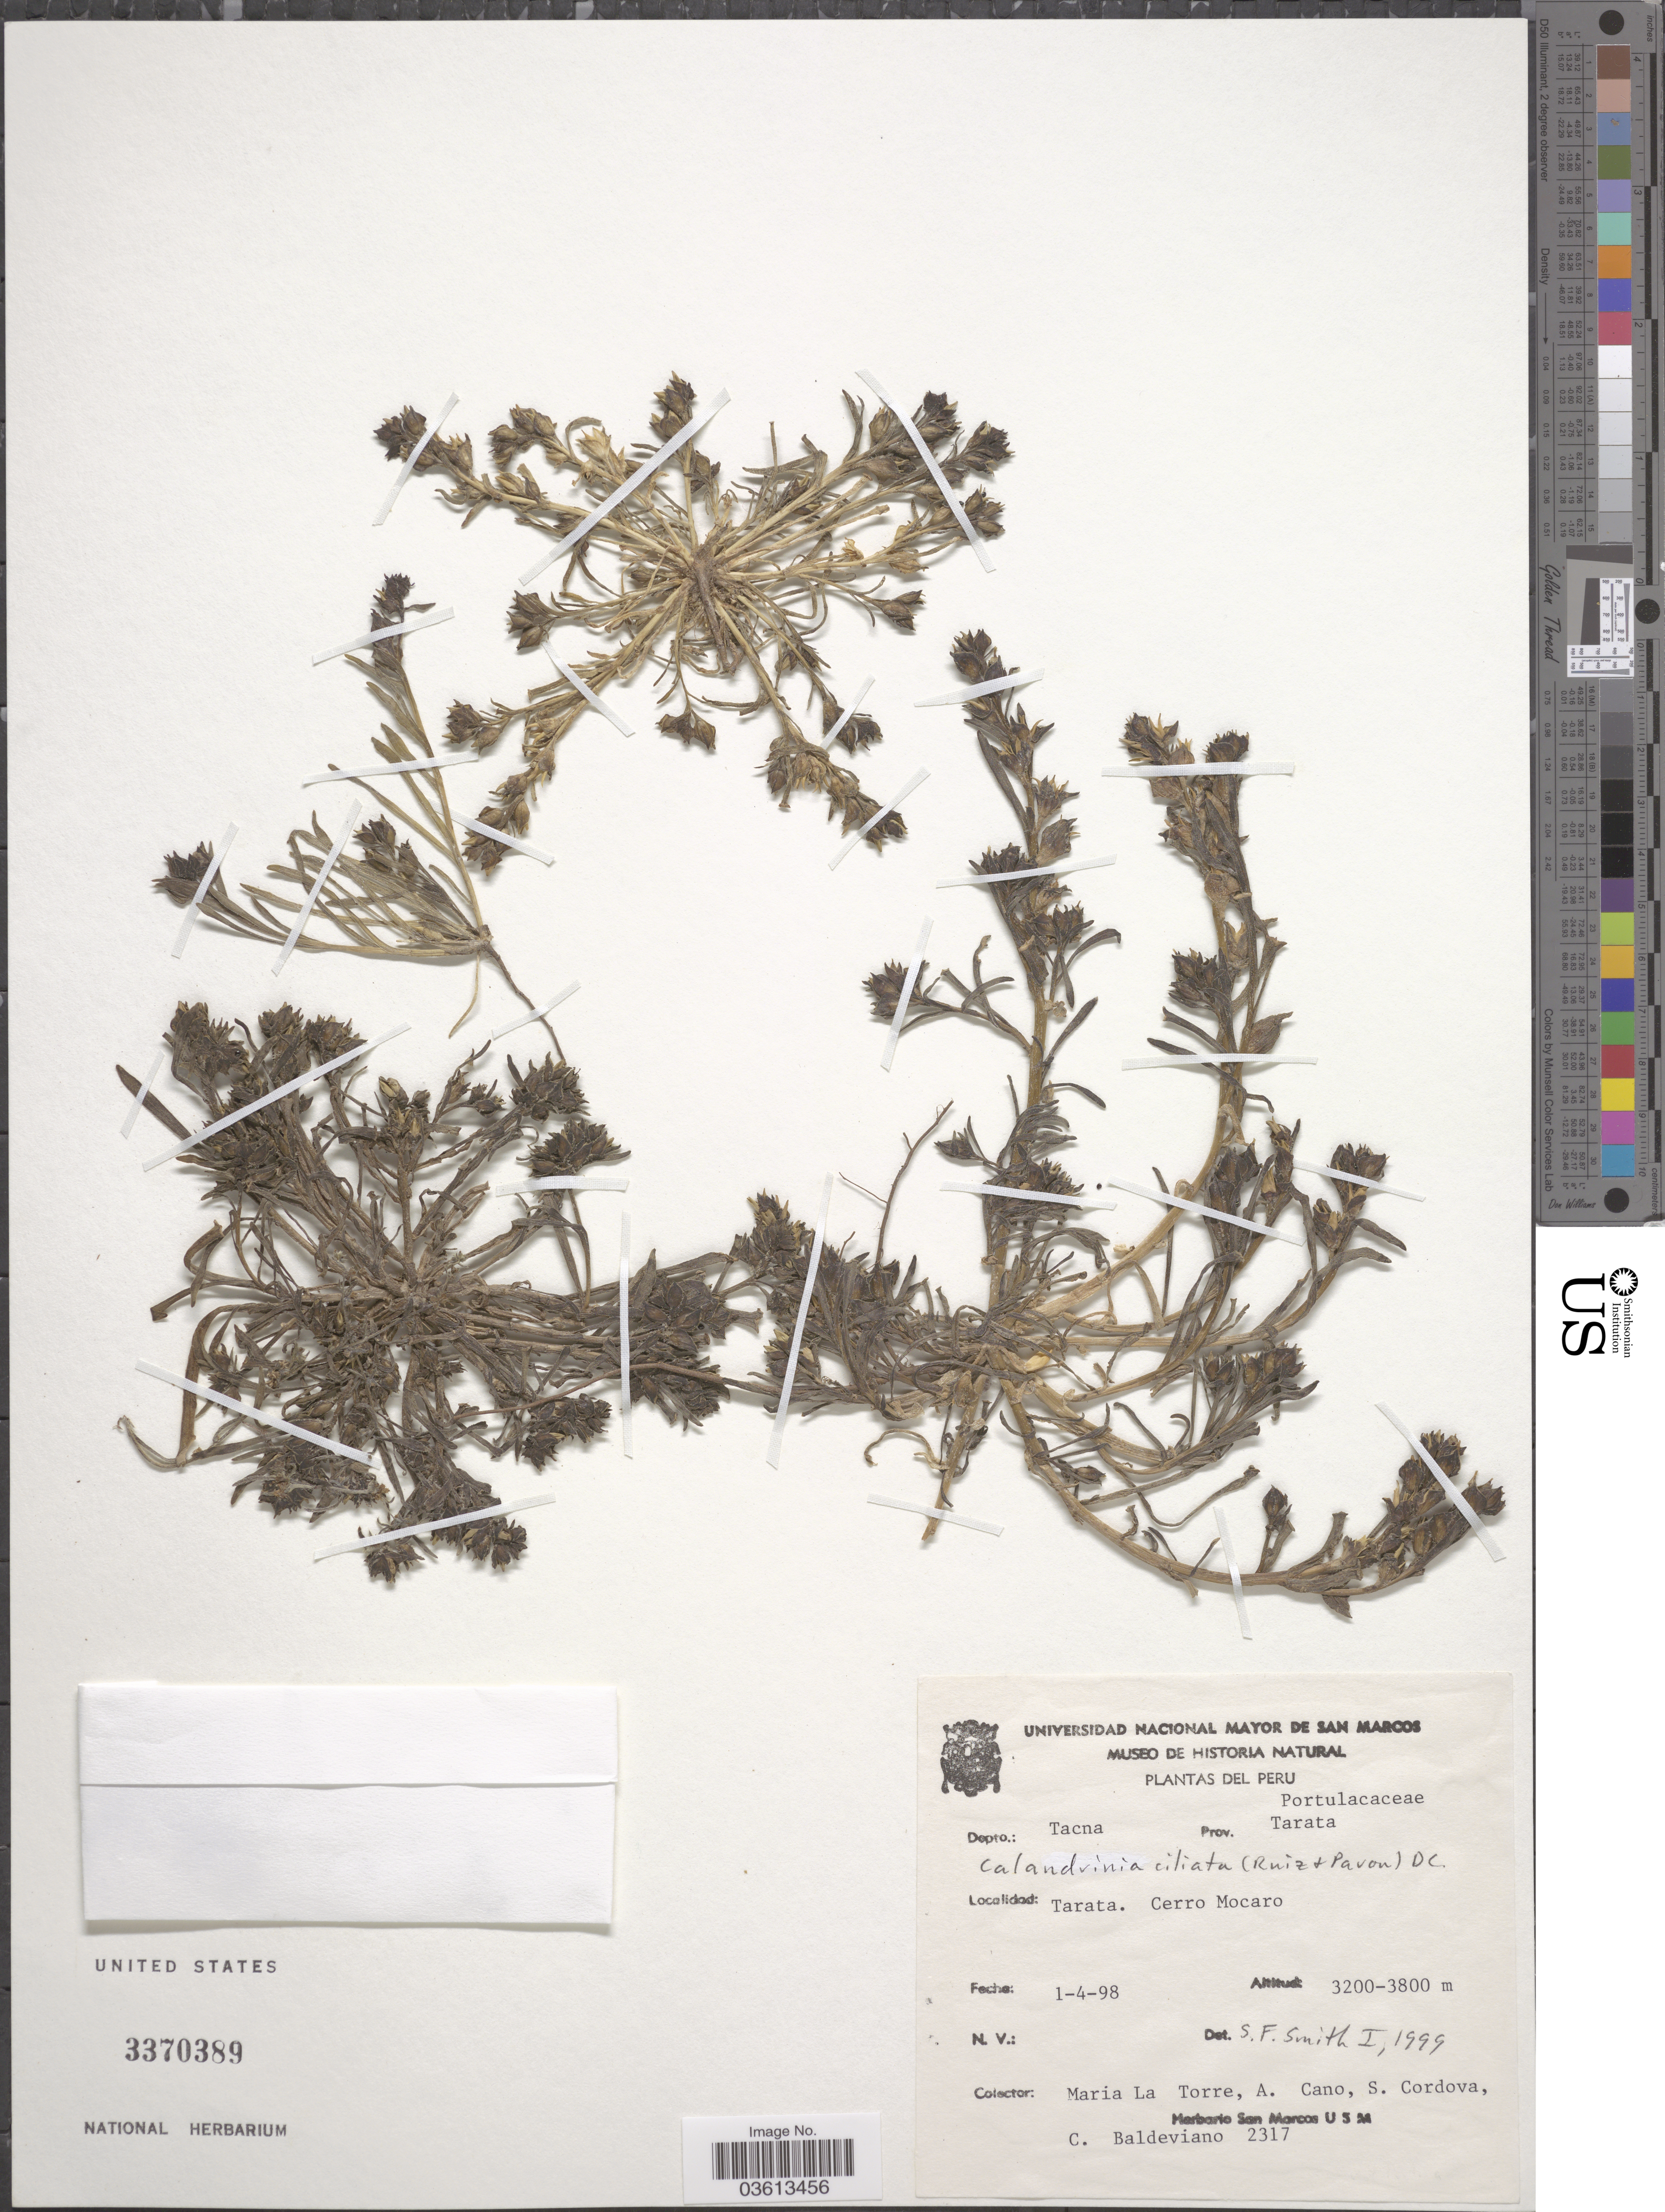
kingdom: Plantae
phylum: Tracheophyta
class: Magnoliopsida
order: Caryophyllales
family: Montiaceae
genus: Calandrinia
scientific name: Calandrinia ciliata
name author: (Ruiz & Pav.) DC.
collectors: M. La Torre, A. Cano, S. Cordova & C. Baldeviano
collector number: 2317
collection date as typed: Transcribed d/m/y: 1/4/98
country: Peru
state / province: Tacna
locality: Depto.: Tacna. Prov. Tarata. Tarata. Cerro Mocaro.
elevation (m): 3200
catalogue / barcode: US 3370389